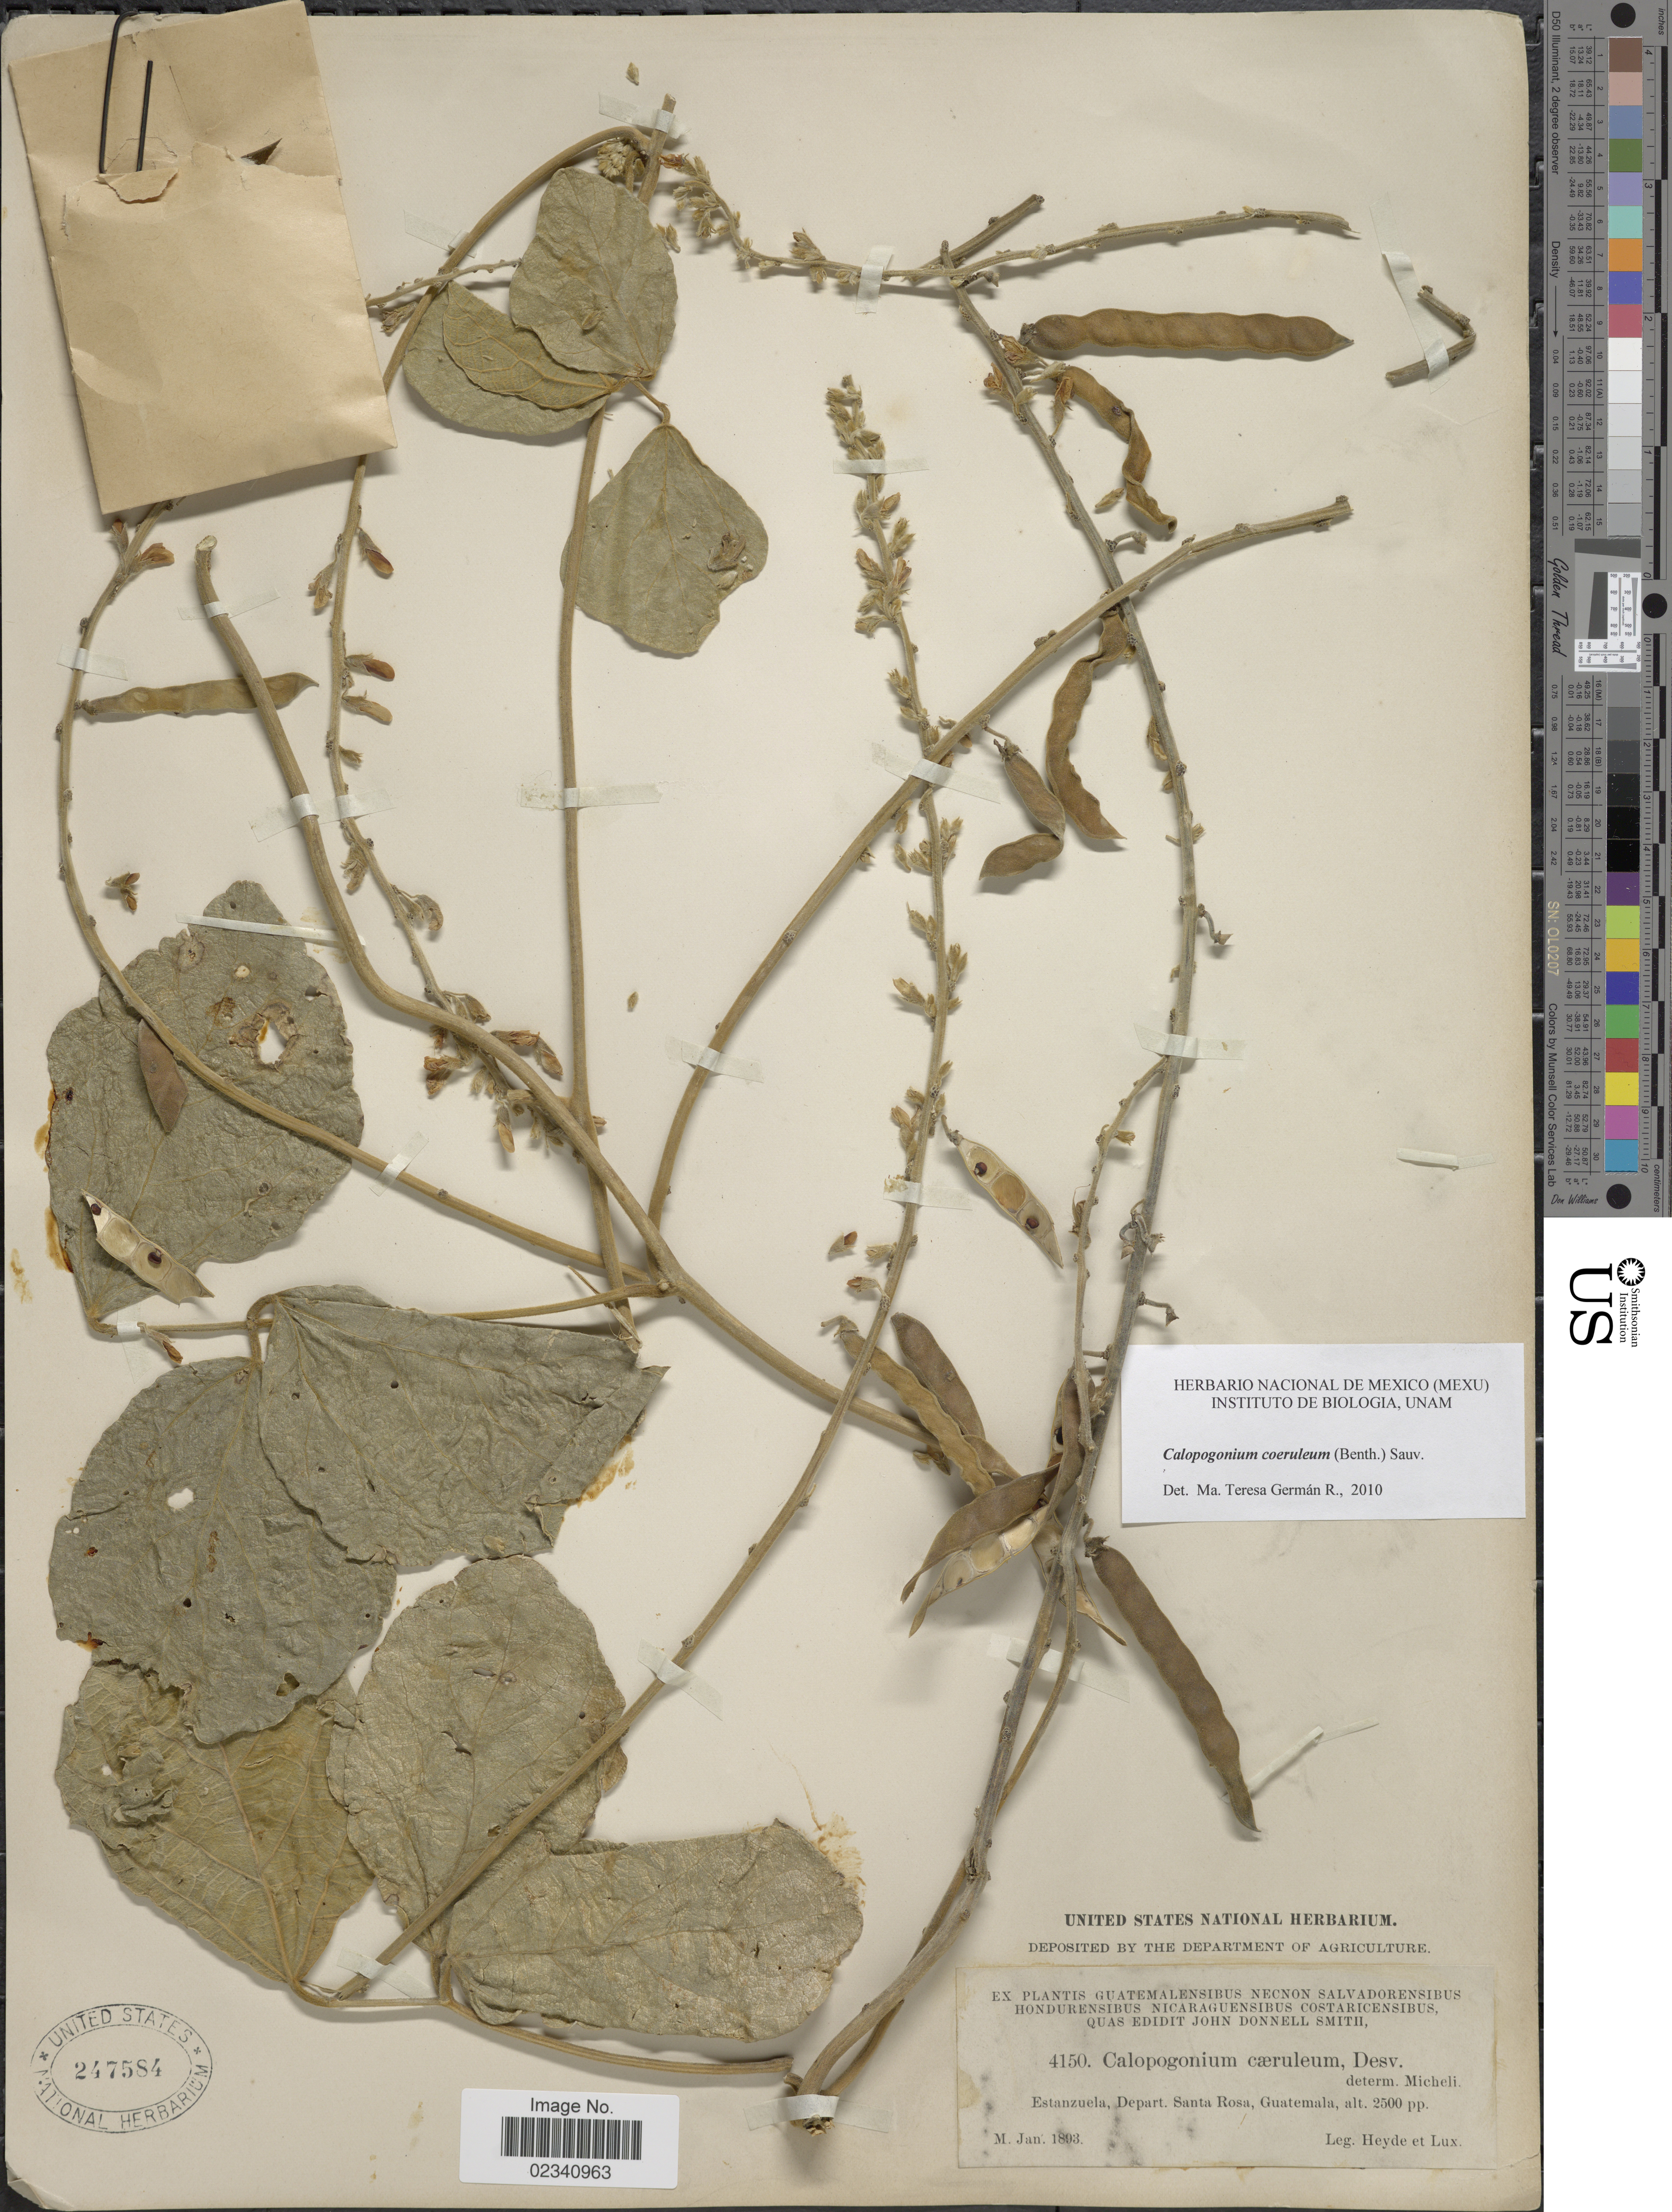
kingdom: Plantae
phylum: Tracheophyta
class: Magnoliopsida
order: Fabales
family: Fabaceae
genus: Calopogonium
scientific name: Calopogonium caeruleum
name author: (Benth.) C. Wright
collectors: Heyde & Lux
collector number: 4150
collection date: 1893-01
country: Guatemala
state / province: Santa Rosa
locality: Estanzuela, Depart. Santa Rosa, Guatemala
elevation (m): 762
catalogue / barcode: US 247584